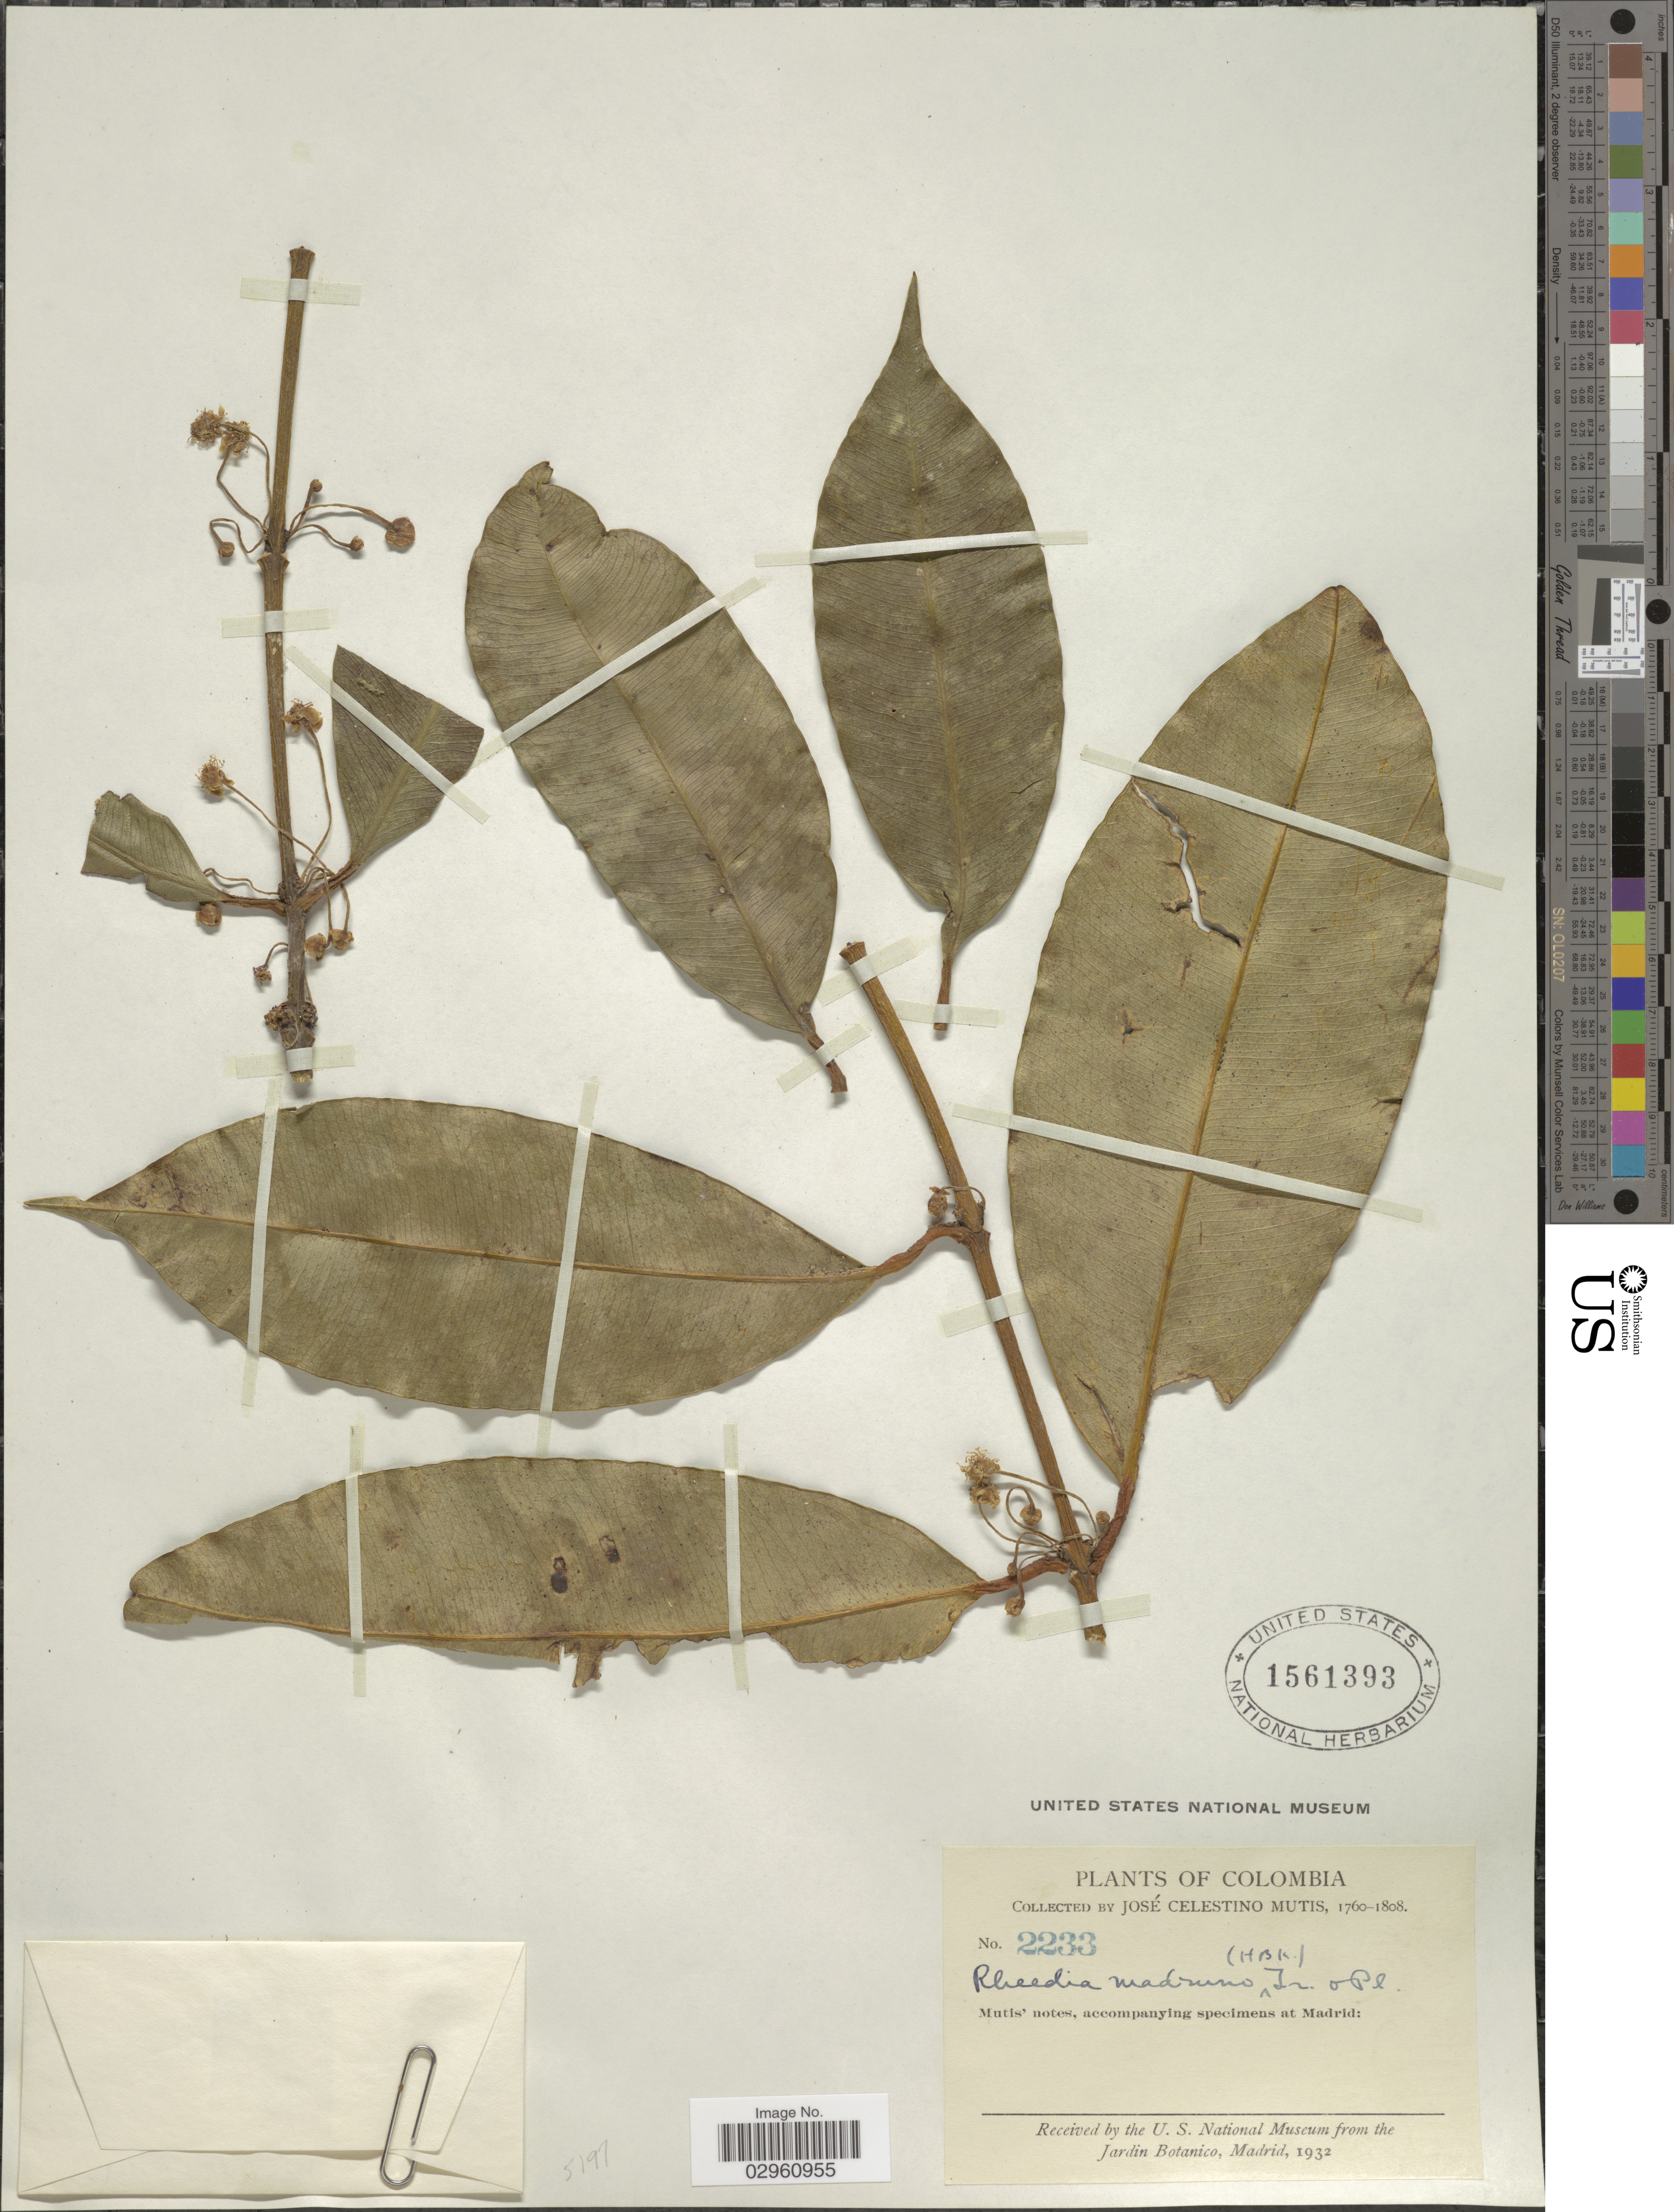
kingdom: Plantae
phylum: Tracheophyta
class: Magnoliopsida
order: Malpighiales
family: Clusiaceae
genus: Garcinia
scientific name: Garcinia madruno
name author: (Kunth) Hammel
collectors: J. C. B. Mutis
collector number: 2233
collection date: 1760/1808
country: Colombia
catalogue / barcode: US 1561393